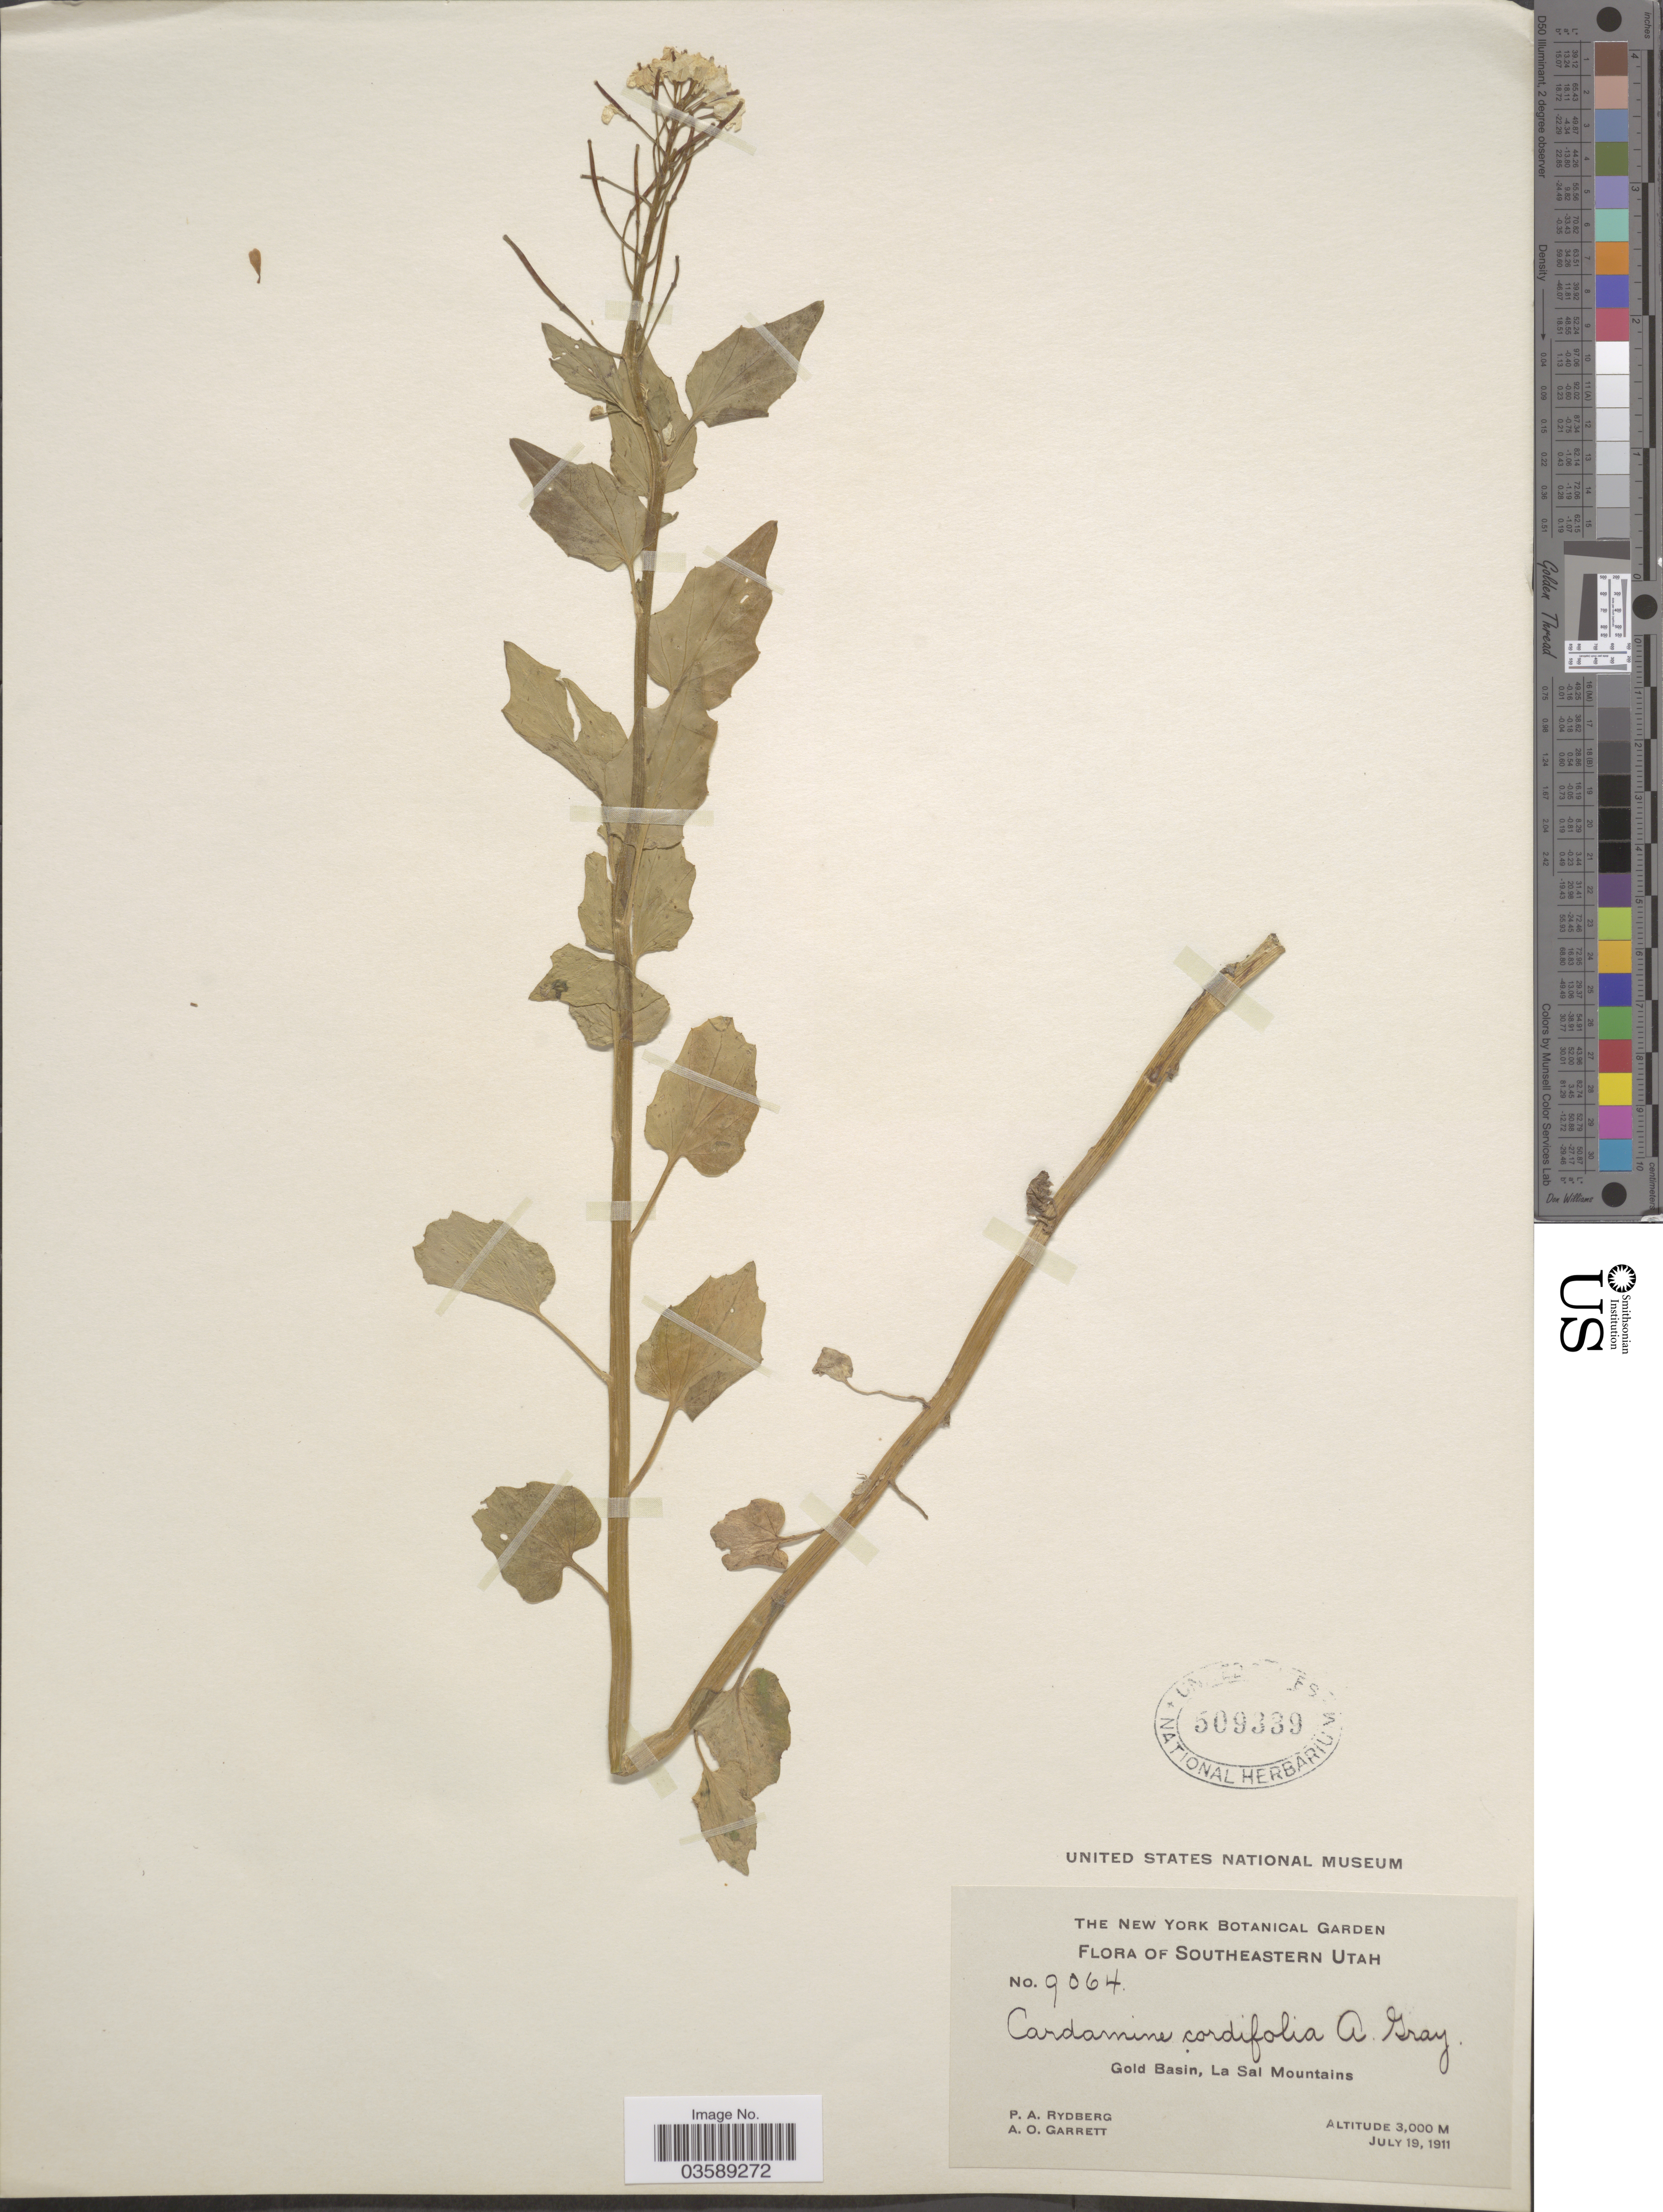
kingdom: Plantae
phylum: Tracheophyta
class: Magnoliopsida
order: Brassicales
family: Brassicaceae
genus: Cardamine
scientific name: Cardamine cordifolia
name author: A. Gray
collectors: P. A. Rydberg & A. O. Garrett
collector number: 9064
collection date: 1911-07-19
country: United States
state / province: Utah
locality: Southeastern Utah. Gold Basin, La Sal Mountains.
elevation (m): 3000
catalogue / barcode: US 509339